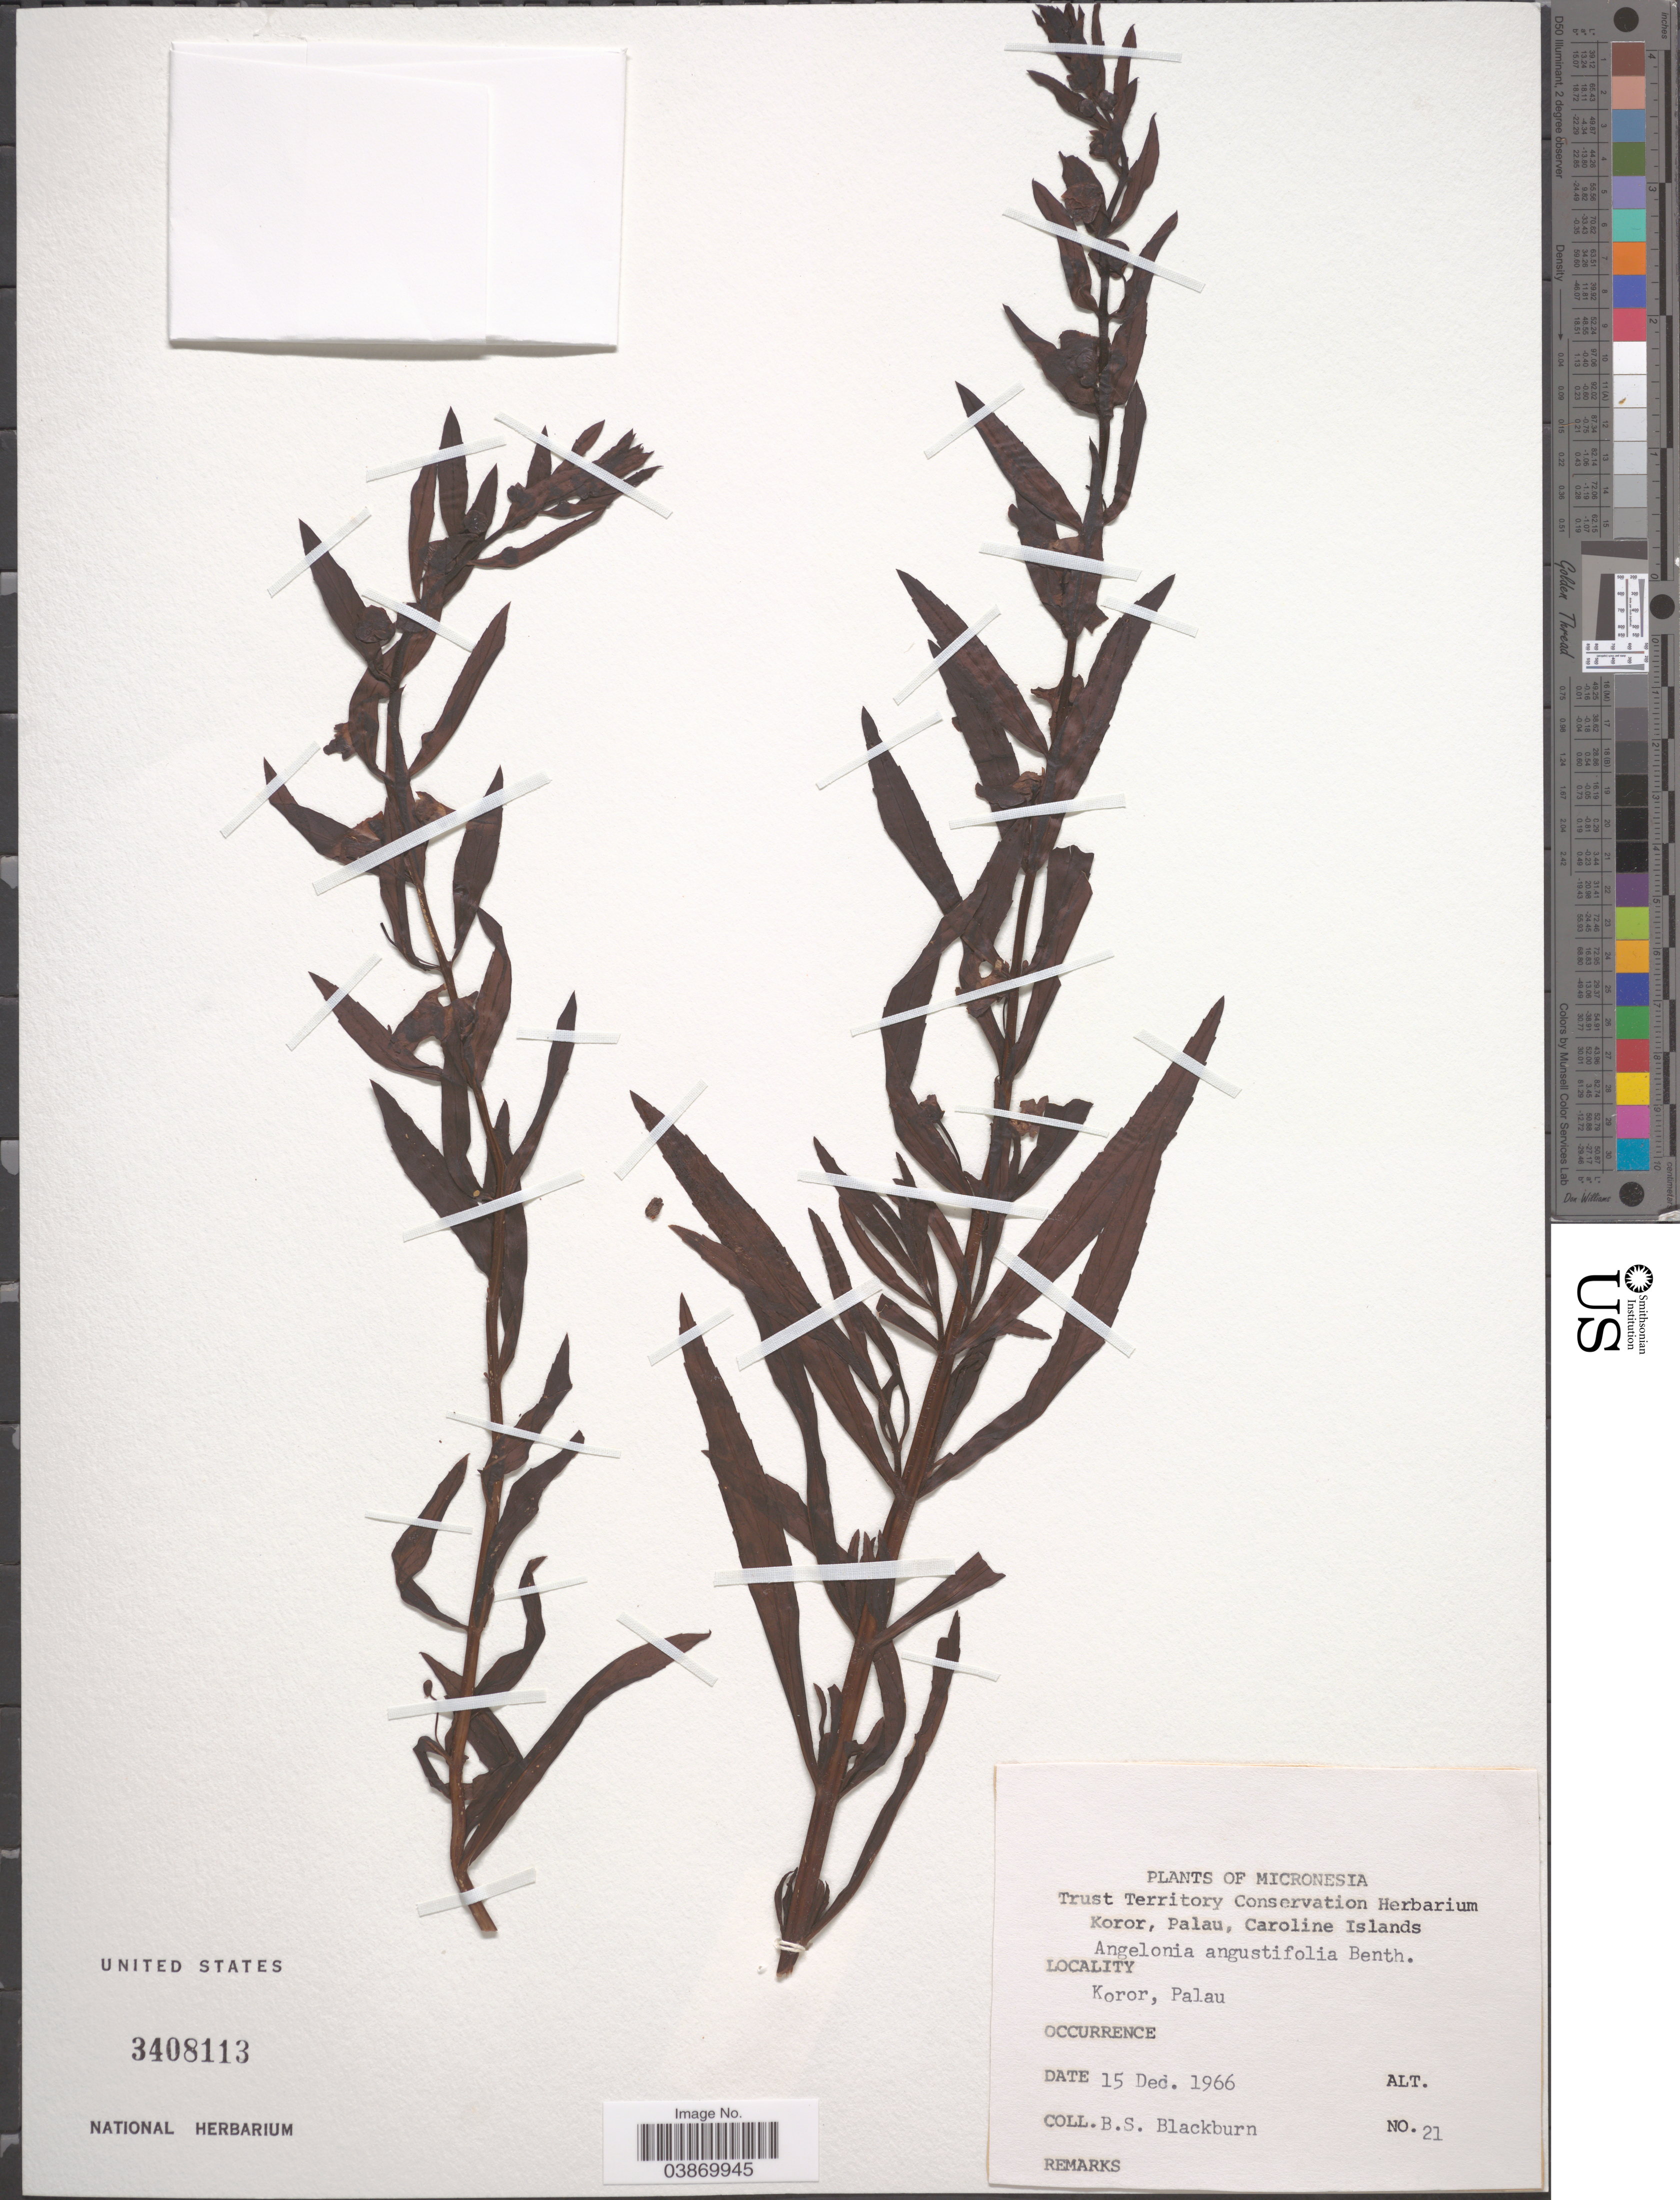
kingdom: Plantae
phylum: Tracheophyta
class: Magnoliopsida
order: Lamiales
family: Plantaginaceae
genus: Angelonia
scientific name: Angelonia angustifolia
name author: Benth.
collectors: B. S. Blackburn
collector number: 21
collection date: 1966-12-15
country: Palau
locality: Micronesia. Koror, Palau.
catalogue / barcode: US 3408113